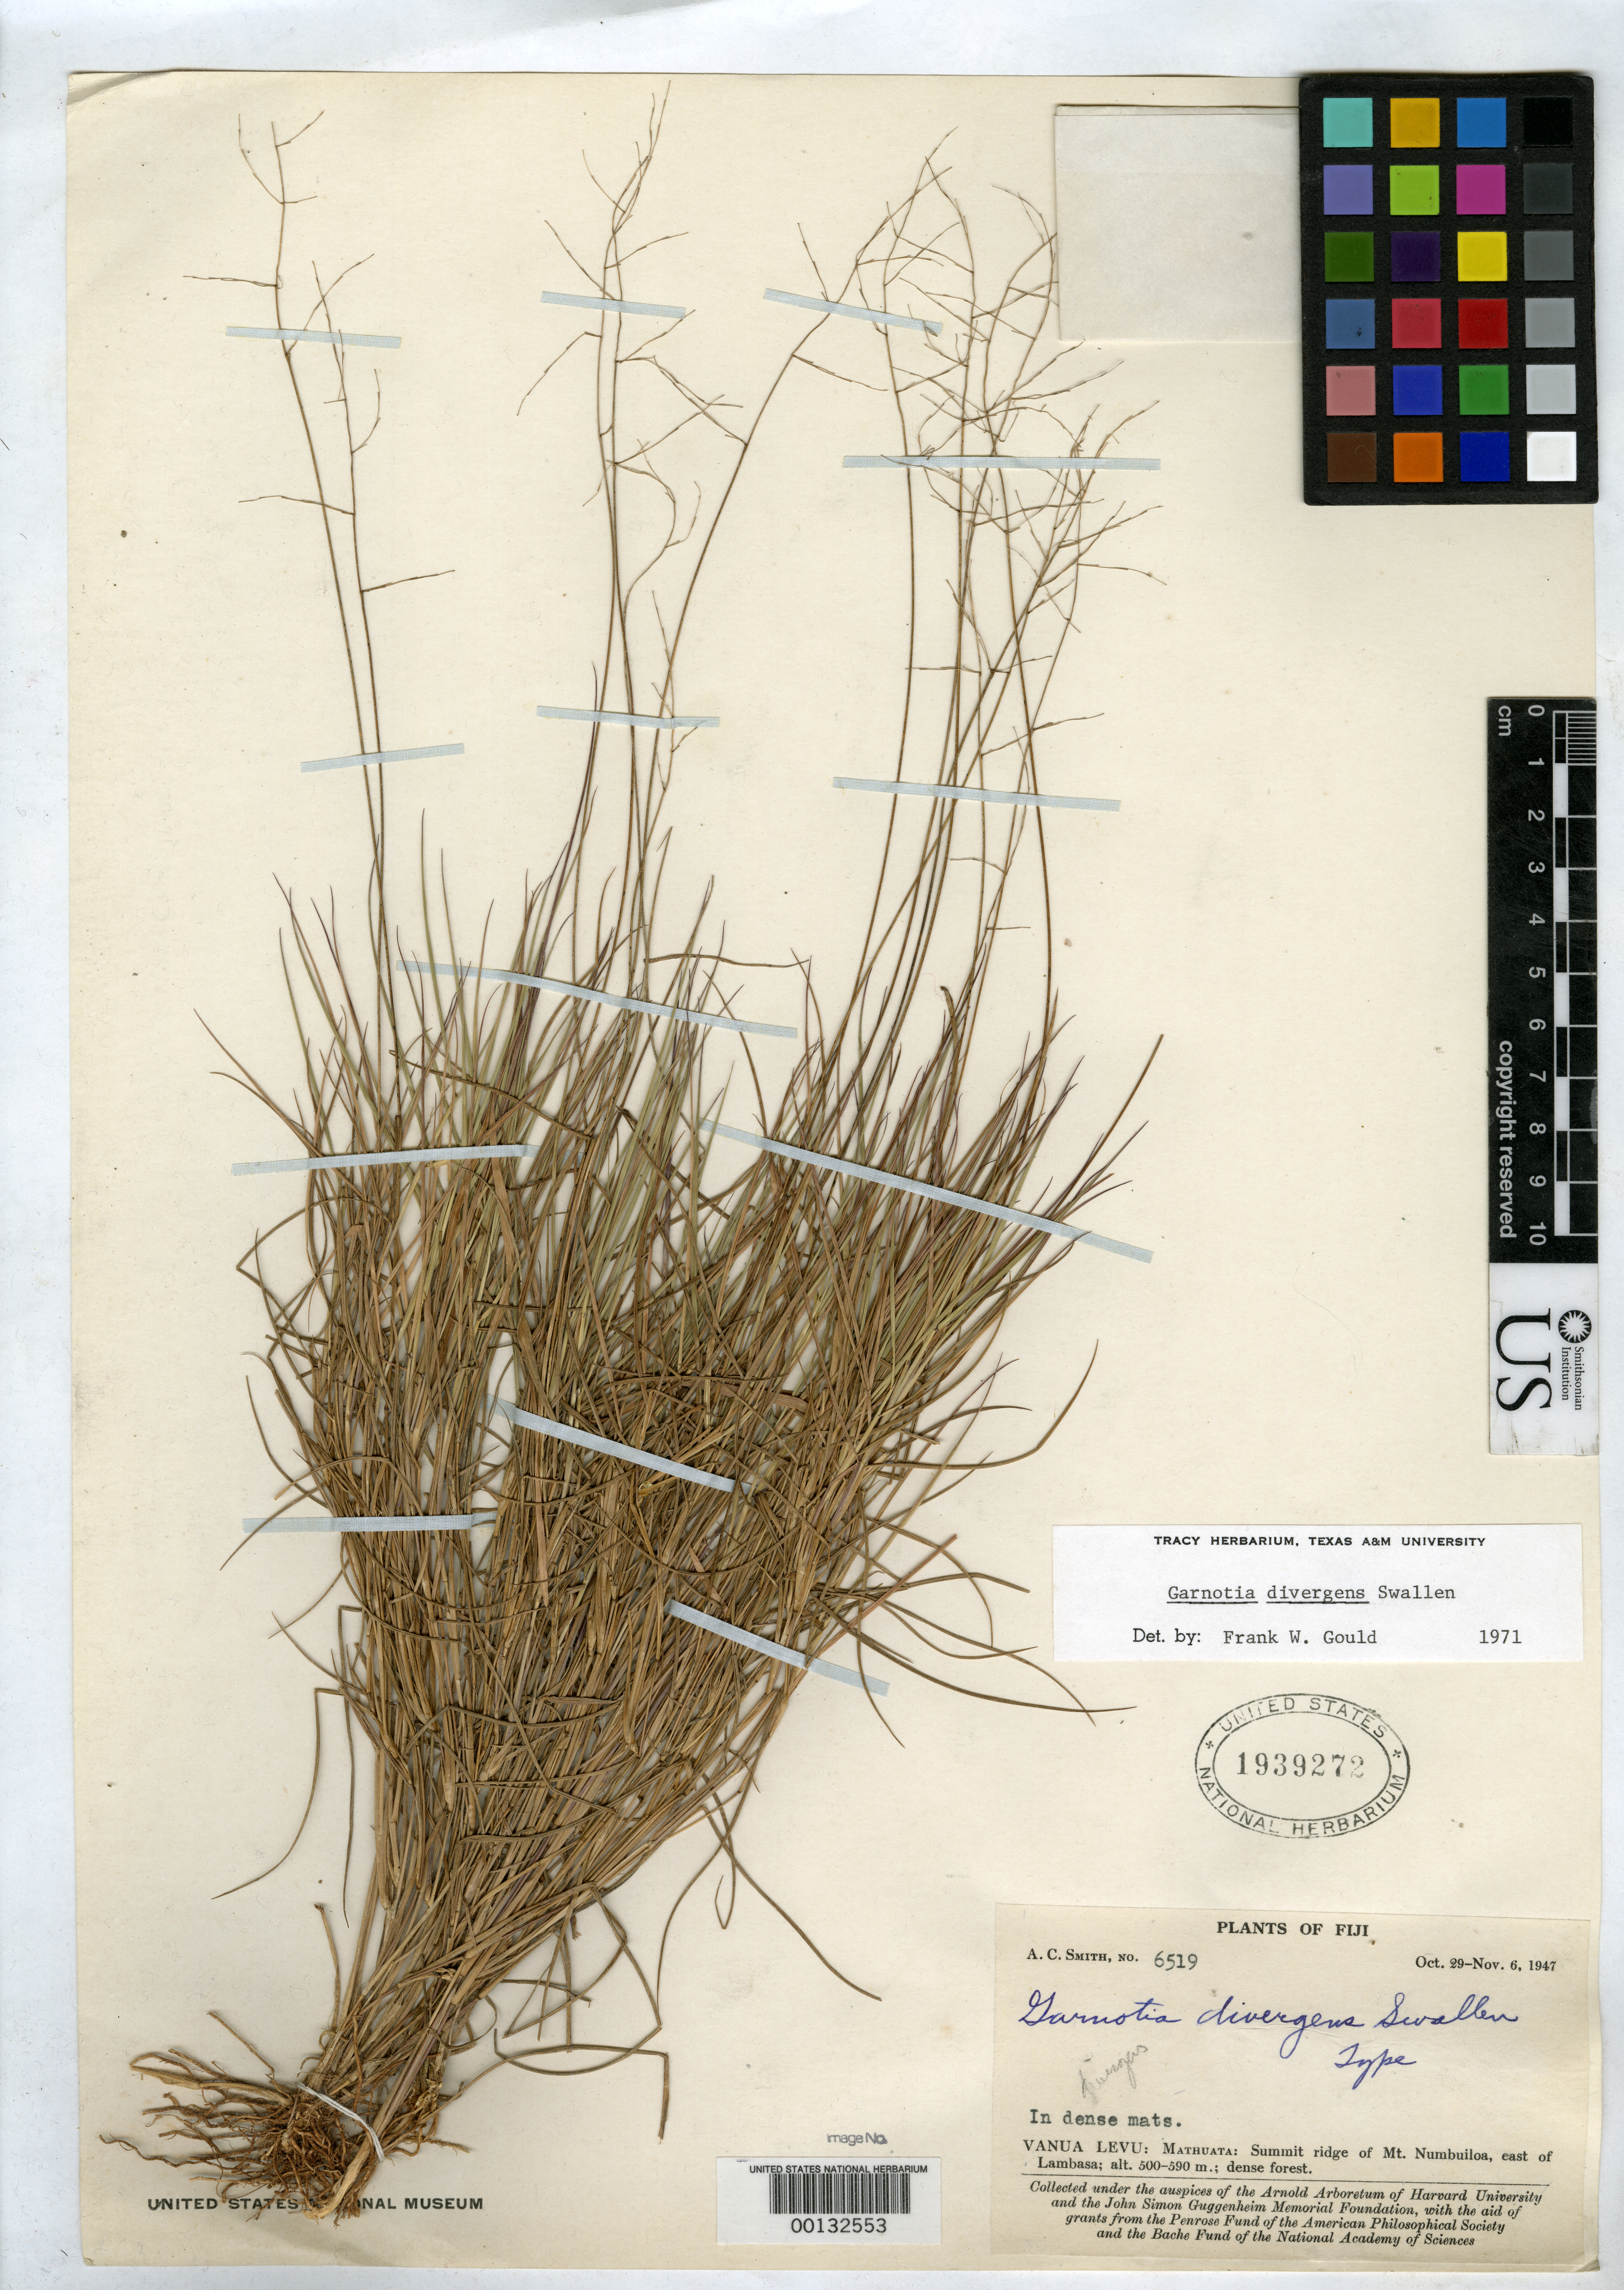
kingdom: Plantae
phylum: Tracheophyta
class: Liliopsida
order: Poales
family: Poaceae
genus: Garnotia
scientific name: Garnotia divergens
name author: Swallen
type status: Holotype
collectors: A. C. Smith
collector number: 6519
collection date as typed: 29 Oct 1947 to 06 Nov 1947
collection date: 1947-10-29/1947-11-06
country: Fiji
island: Macuata-i-wai [Mathuata-i-wai]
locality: Summit ridge of Mt. Numbuiola, E of Labasa. [Vanua Levu Is.]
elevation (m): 500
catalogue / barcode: US 1939272